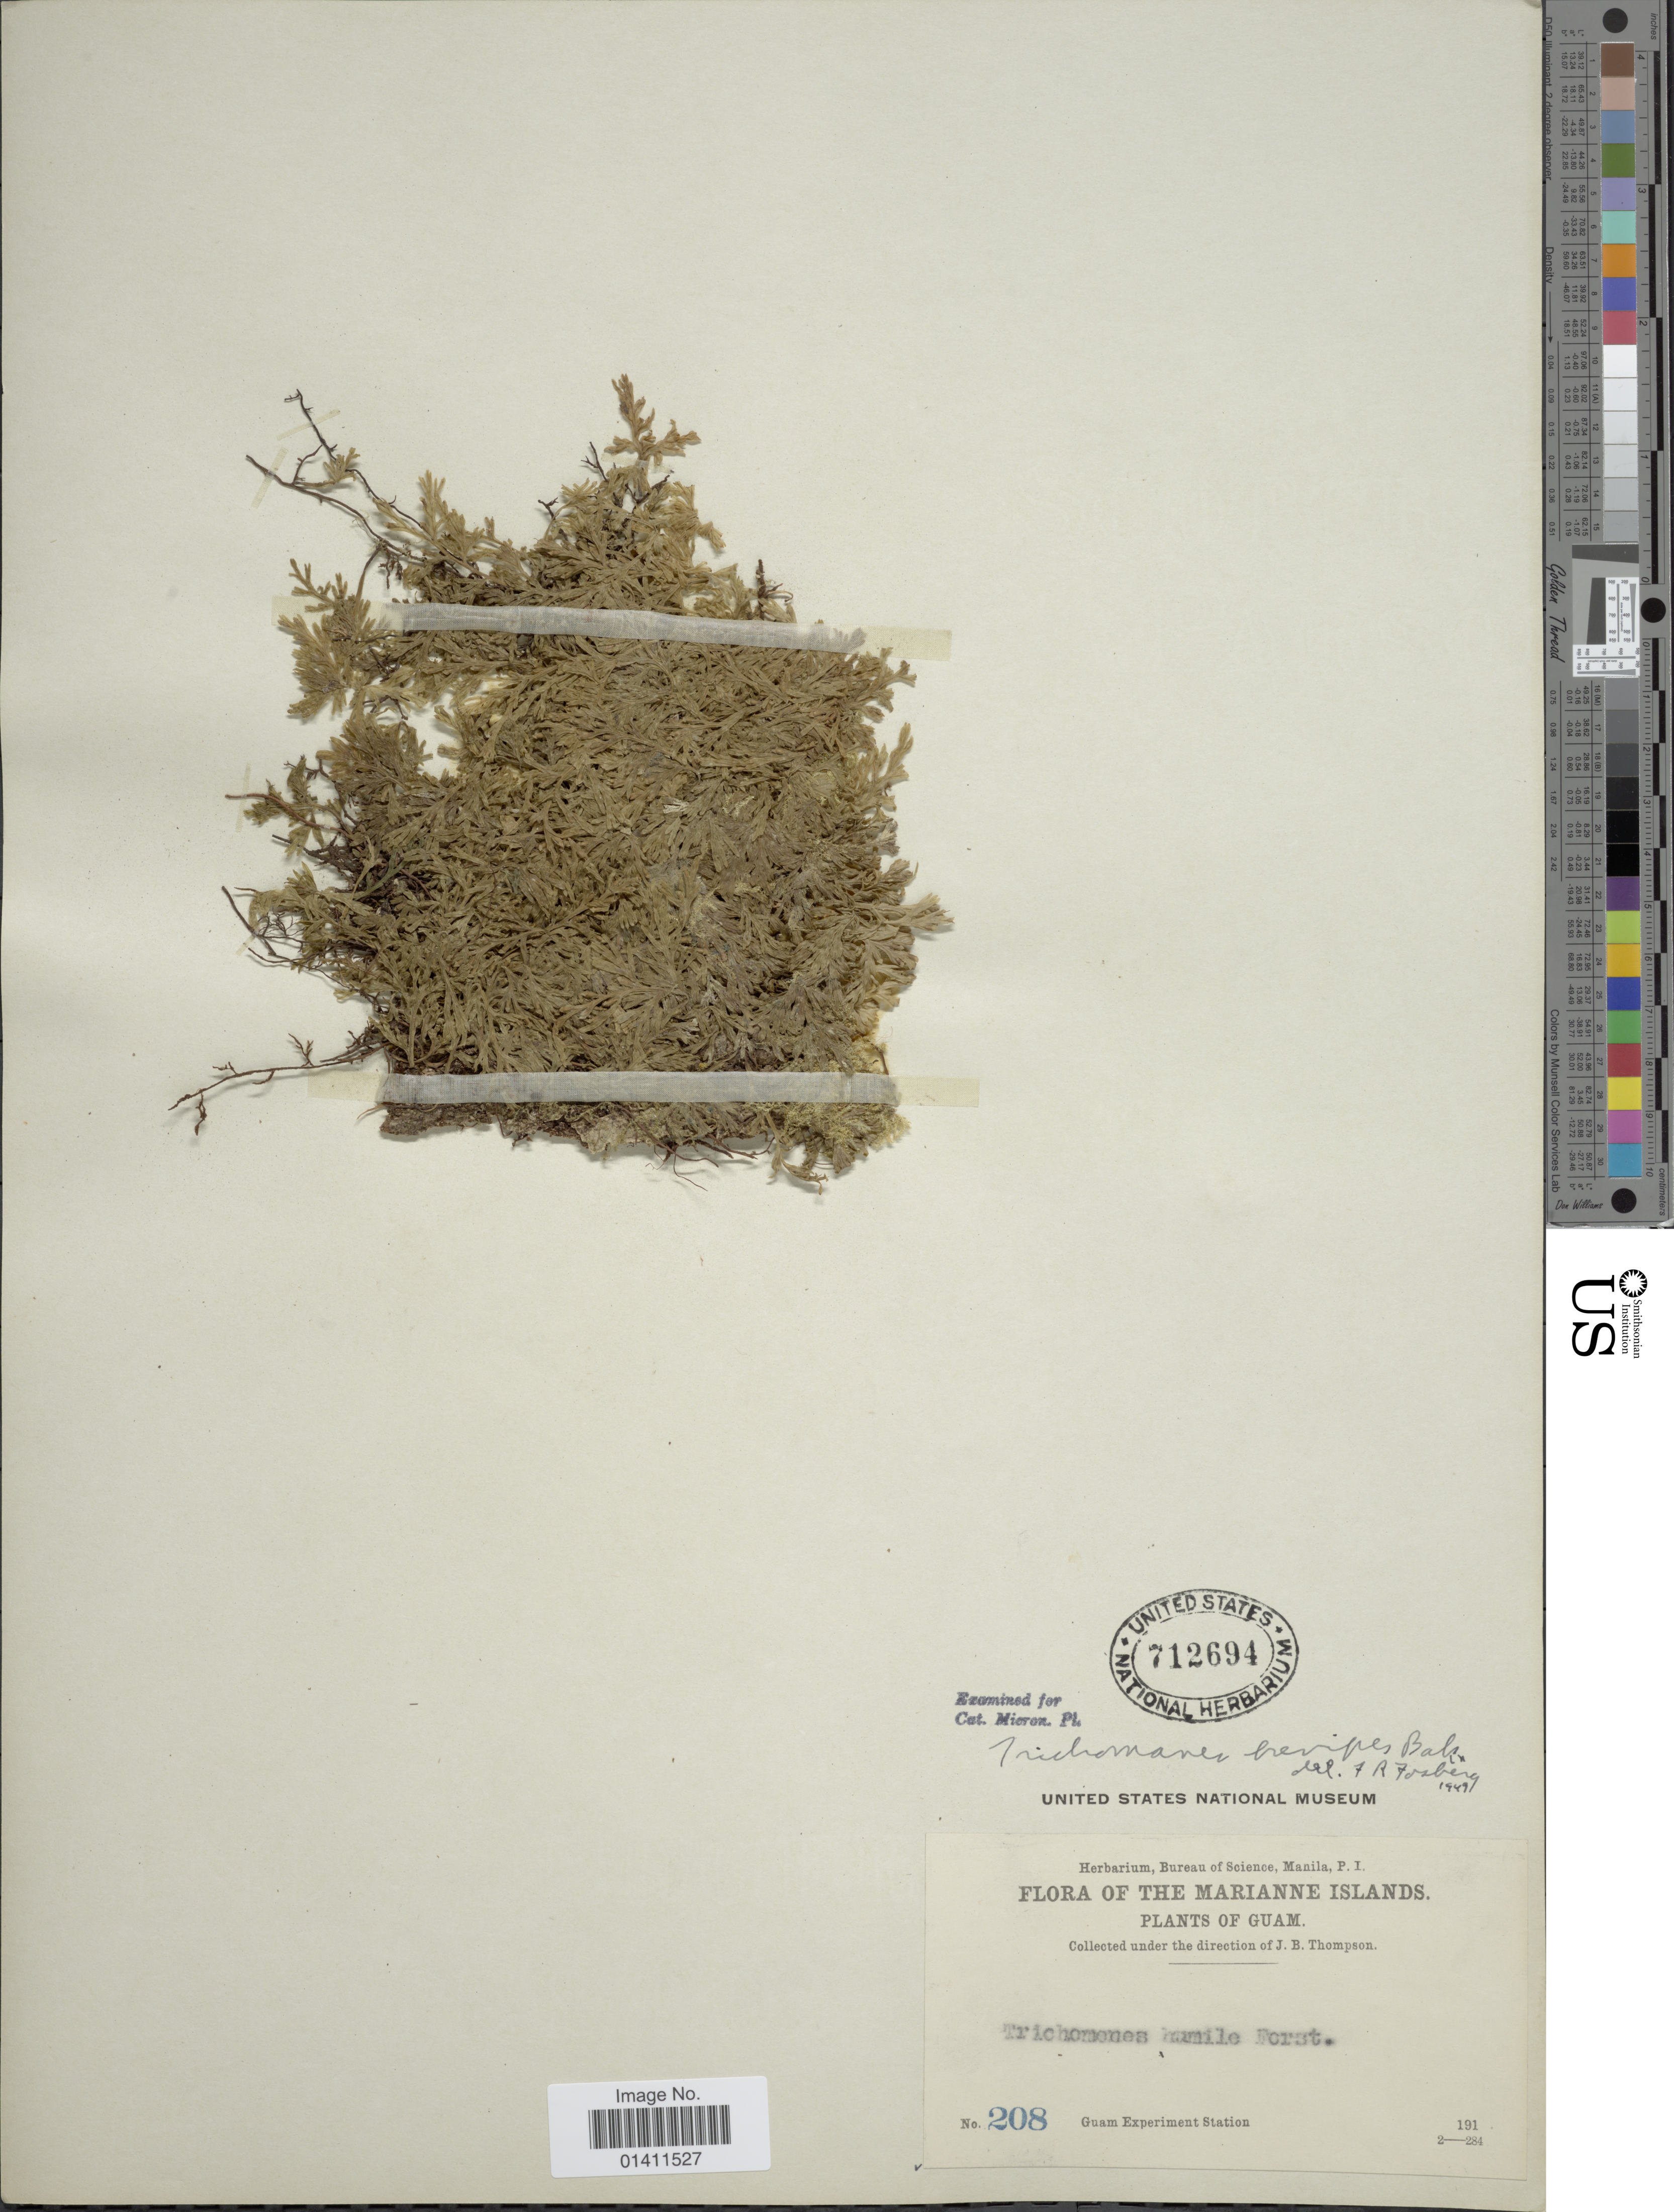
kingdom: Plantae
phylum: Tracheophyta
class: Polypodiopsida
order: Hymenophyllales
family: Hymenophyllaceae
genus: Didymoglossum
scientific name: Didymoglossum brevipes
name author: C. Presl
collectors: J. B. Thompson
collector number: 208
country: Guam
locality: Marianne Islands.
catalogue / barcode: US 712694